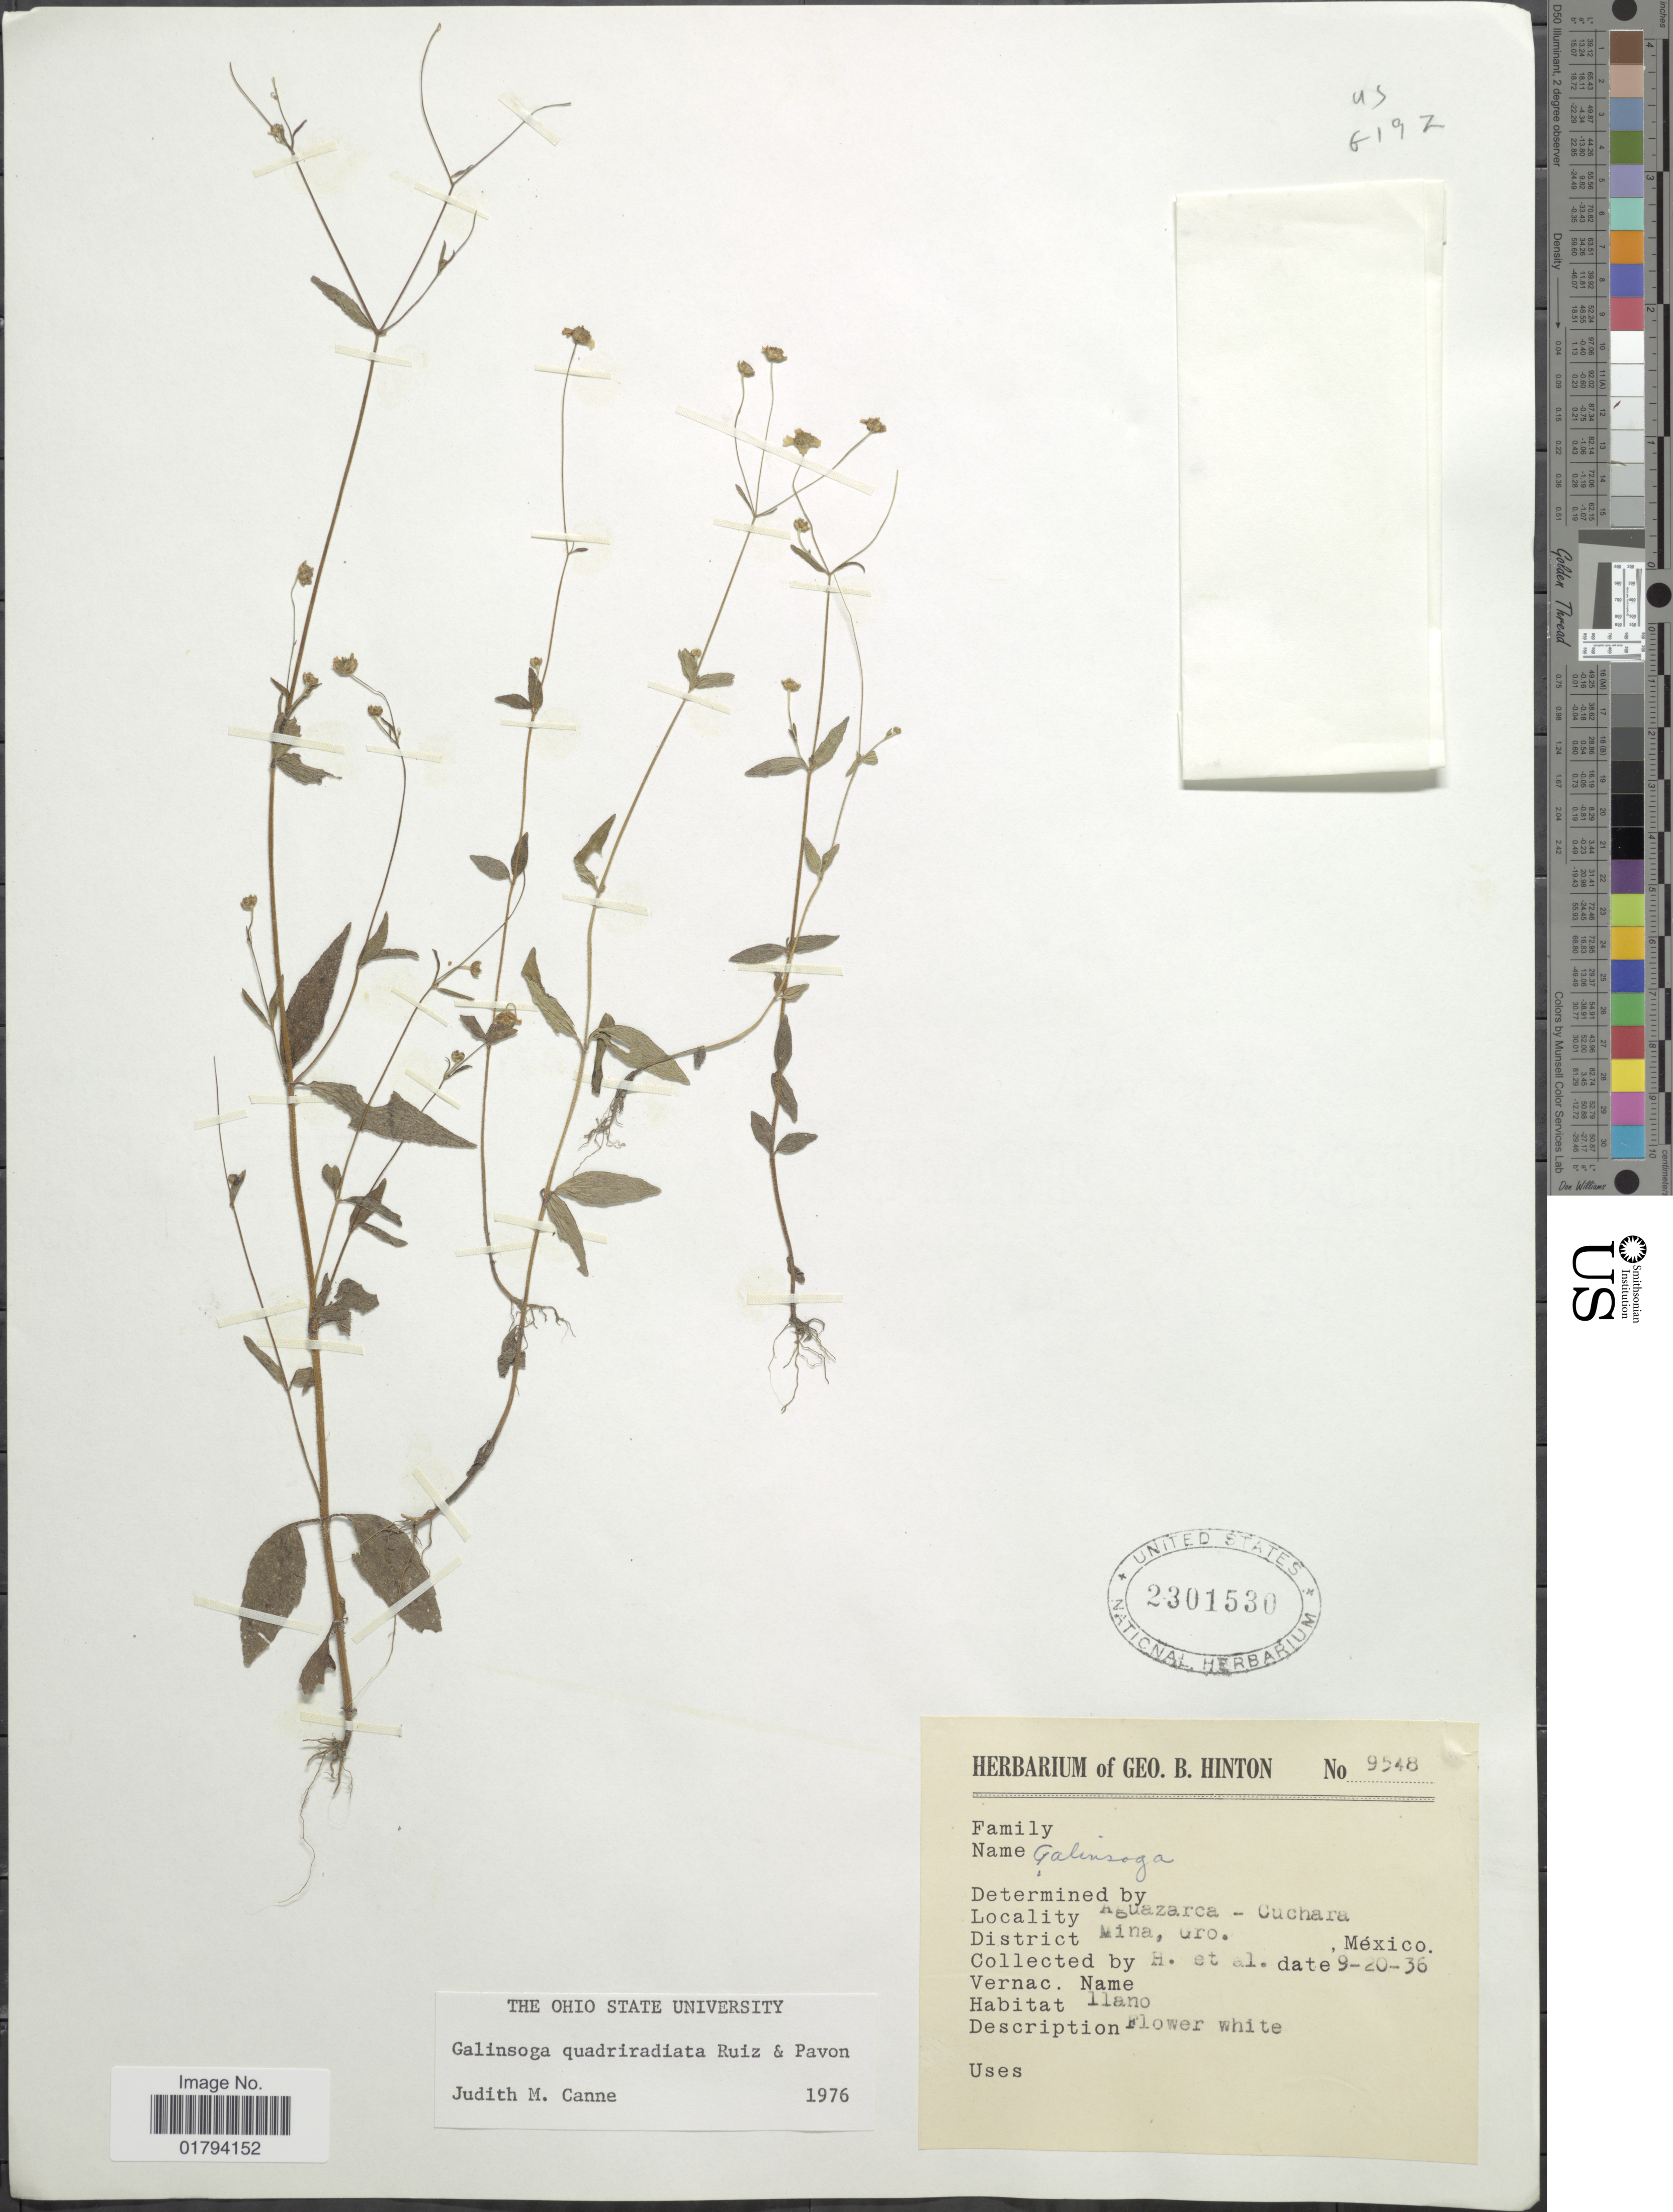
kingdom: Plantae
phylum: Tracheophyta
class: Magnoliopsida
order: Asterales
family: Asteraceae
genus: Galinsoga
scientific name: Galinsoga quadriradiata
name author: Ruiz & Pav.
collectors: G. B. Hinton & et al.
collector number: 9548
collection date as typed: Transcribed d/m/y: 20/9/36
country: Mexico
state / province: Guerrero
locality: Aguazarca-Cuchara, District Mina.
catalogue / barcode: US 2301530